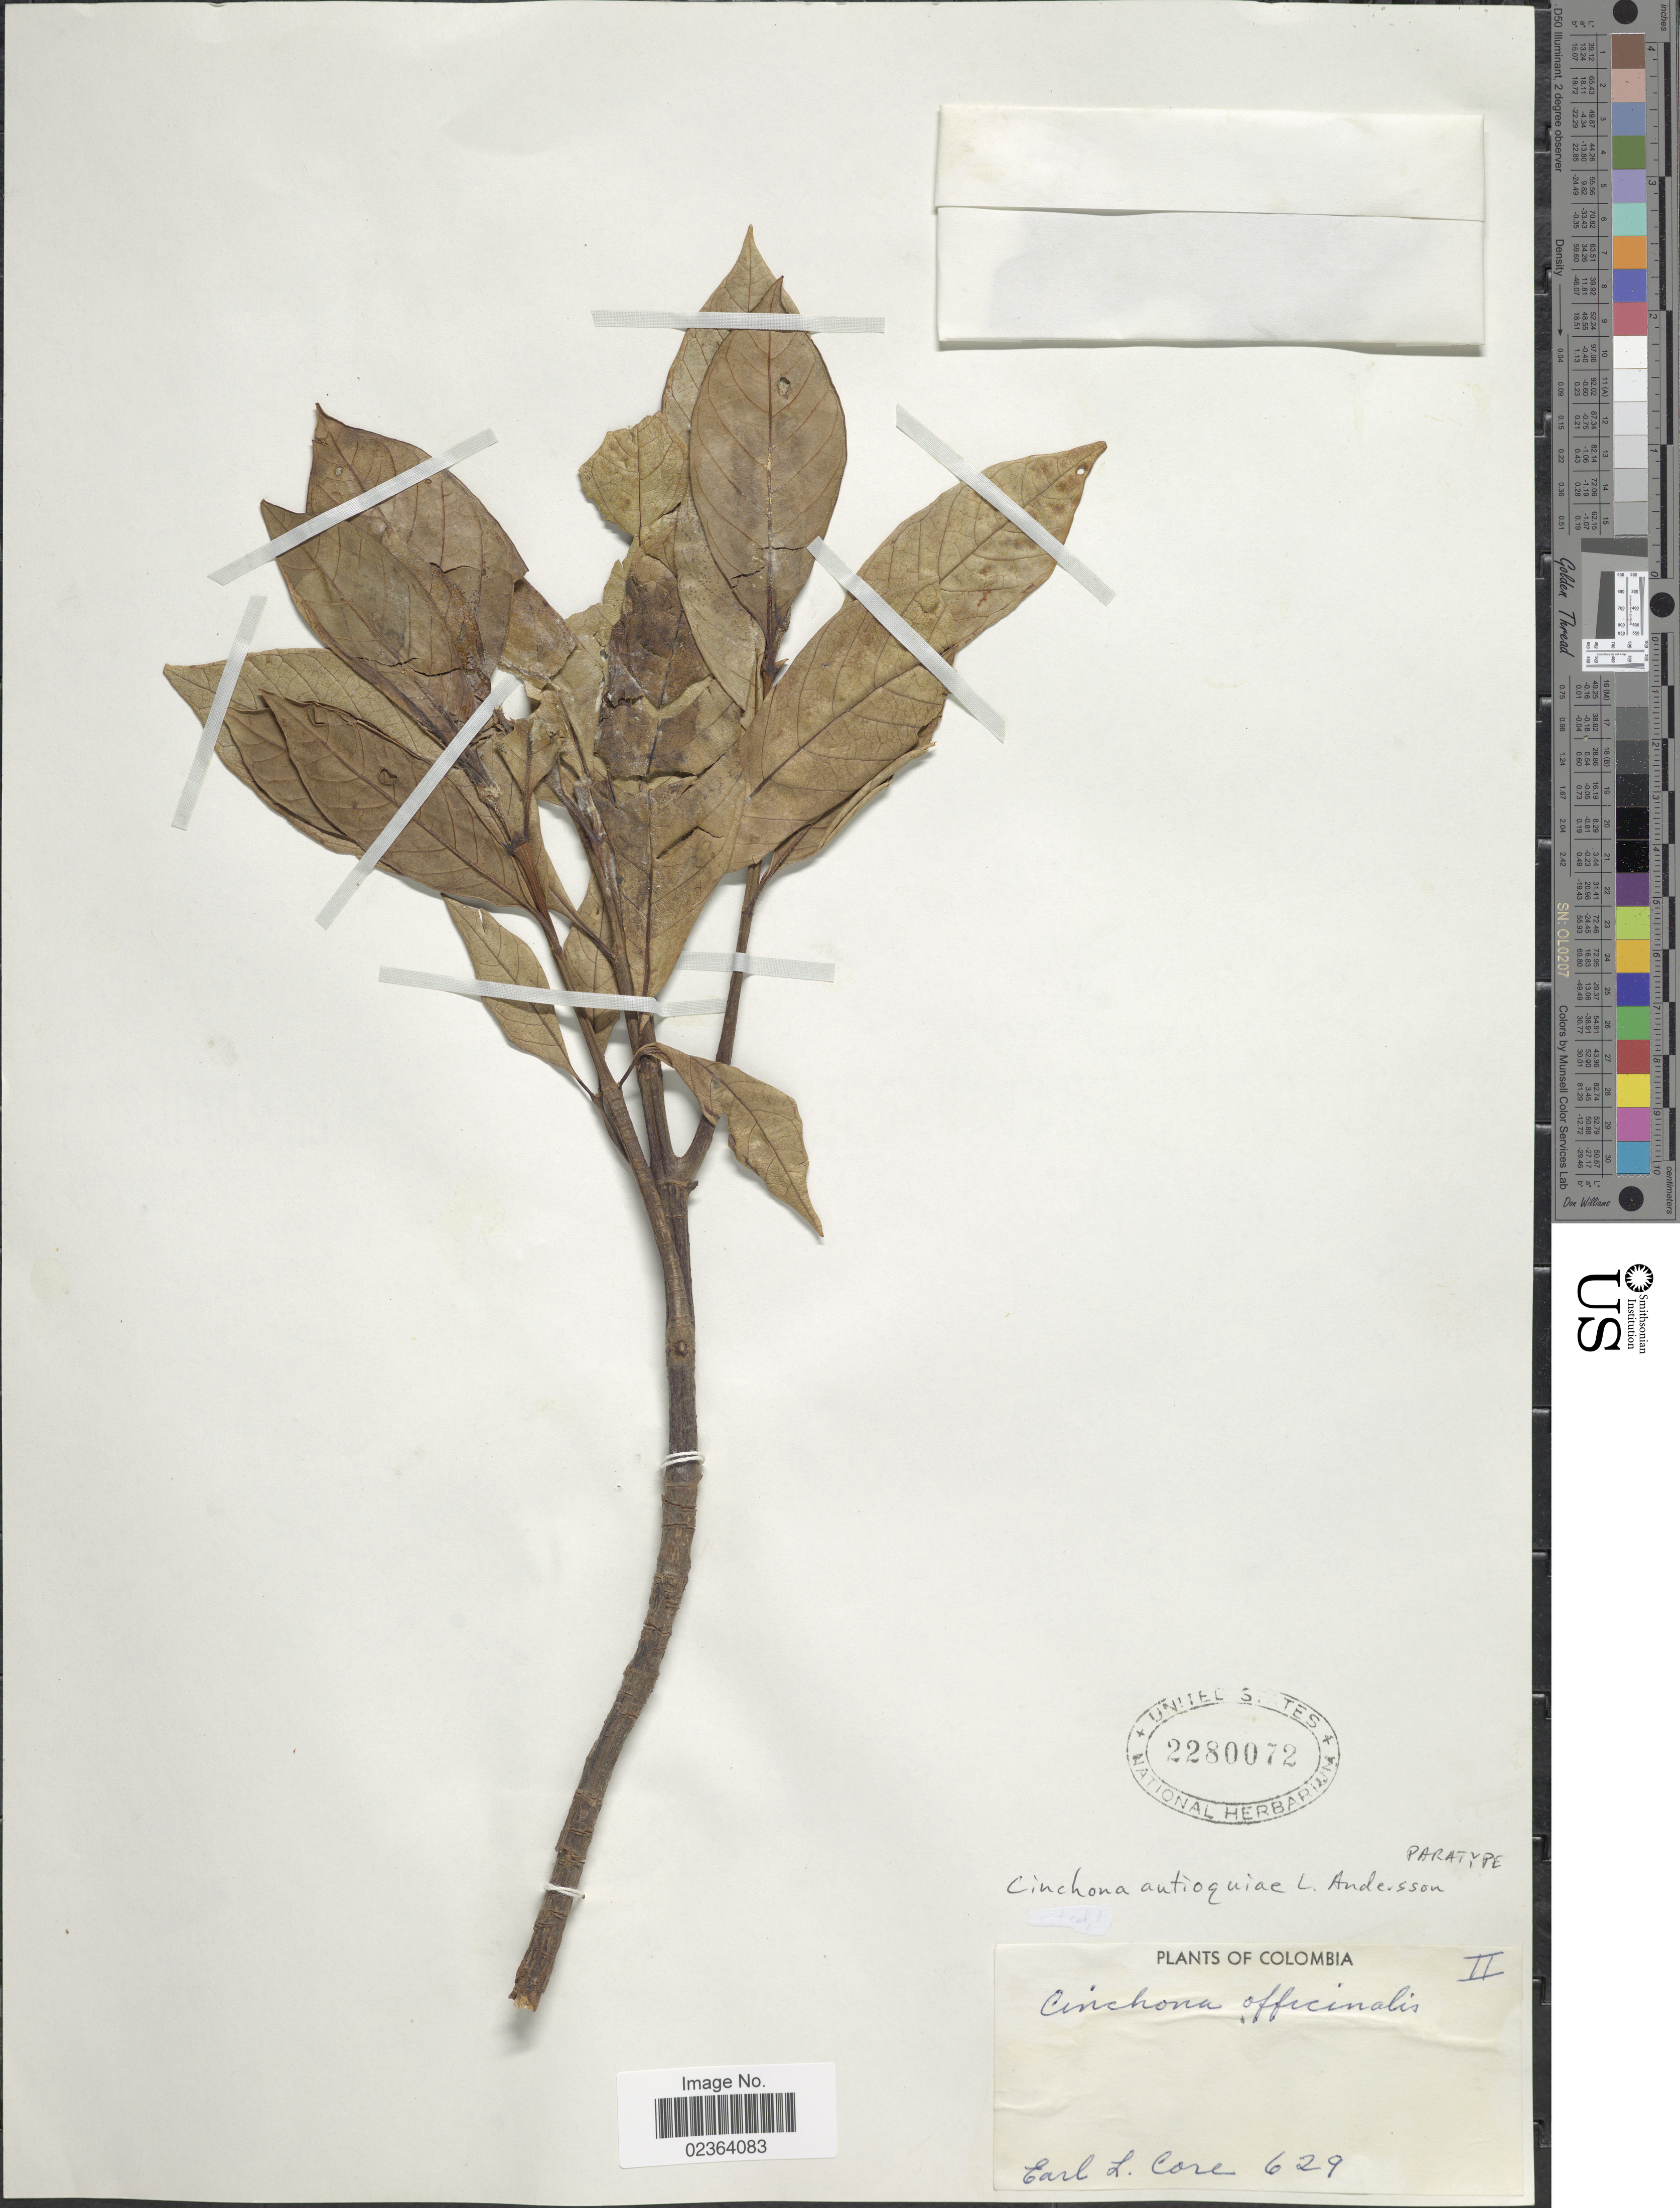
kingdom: Plantae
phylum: Tracheophyta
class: Magnoliopsida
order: Gentianales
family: Rubiaceae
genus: Cinchona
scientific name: Cinchona antioquiae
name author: L. Andersson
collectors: E. L. Core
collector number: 629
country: Colombia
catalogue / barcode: US 2280072